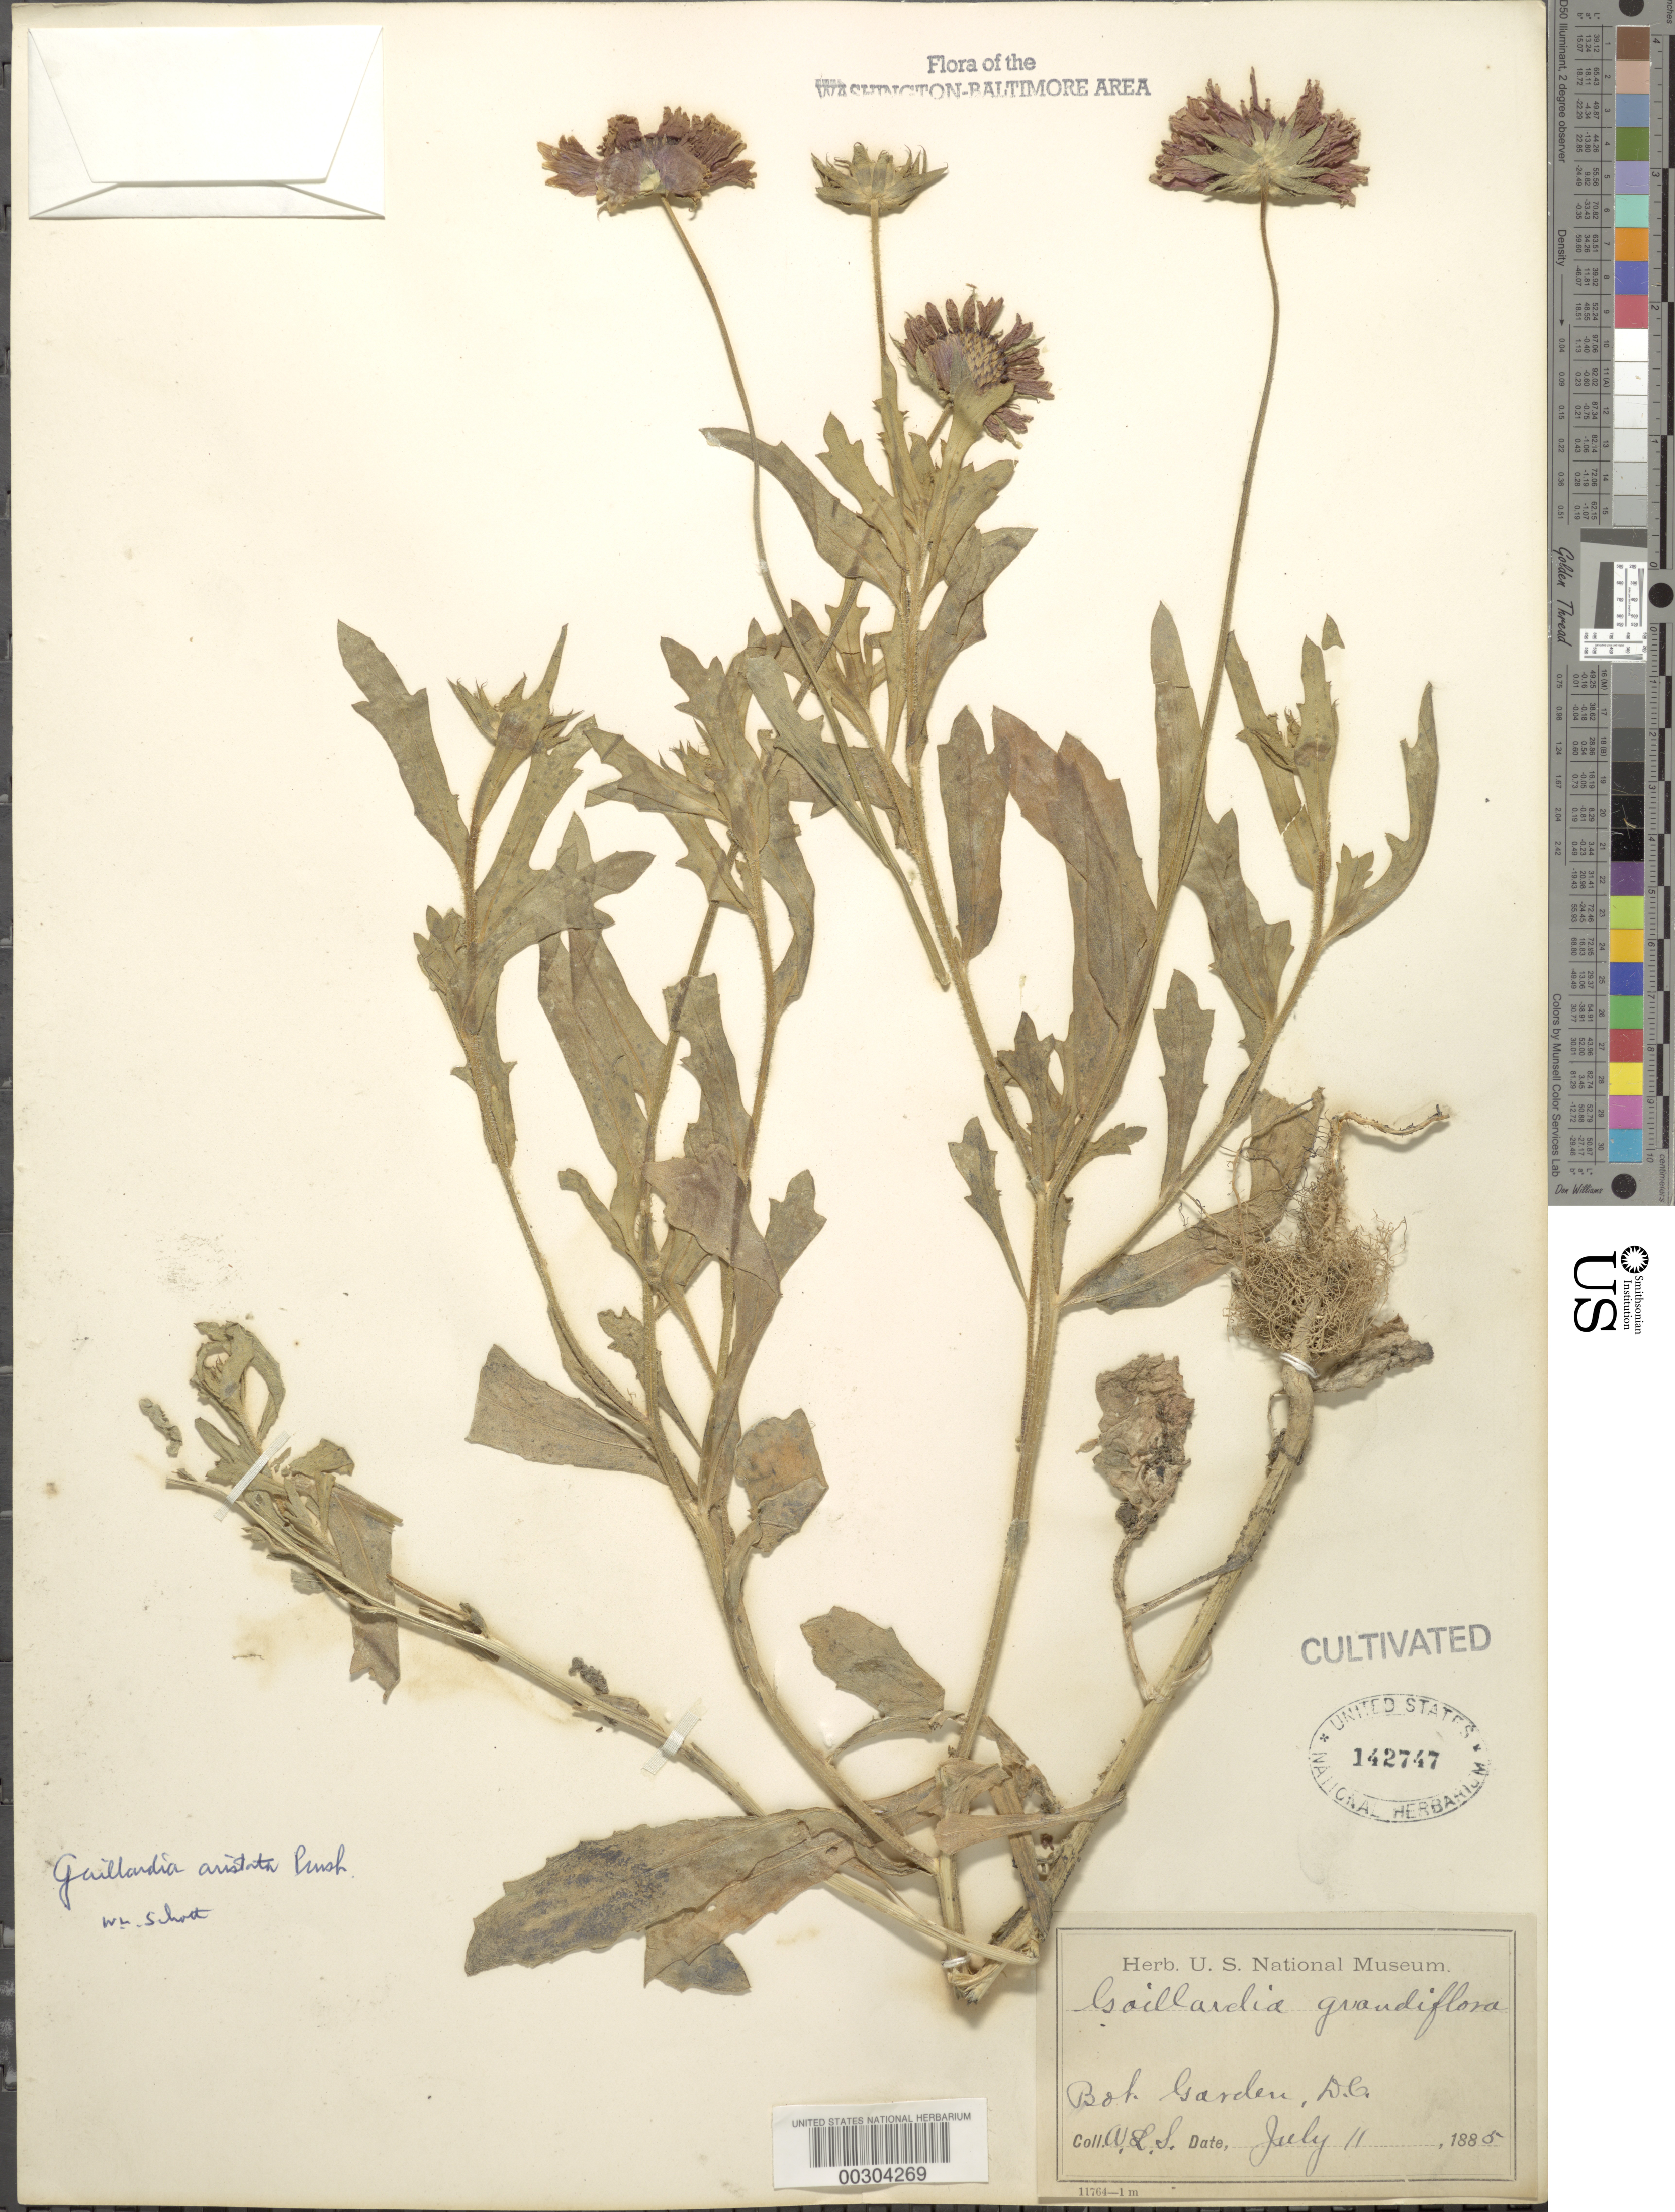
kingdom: Plantae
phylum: Tracheophyta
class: Magnoliopsida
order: Asterales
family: Asteraceae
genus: Gaillardia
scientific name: Gaillardia aristata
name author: Pursh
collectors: A. L. Schott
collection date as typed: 11 Jul 1885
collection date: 1885-07-11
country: United States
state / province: District of Columbia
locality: Botanical gardens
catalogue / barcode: US 142747